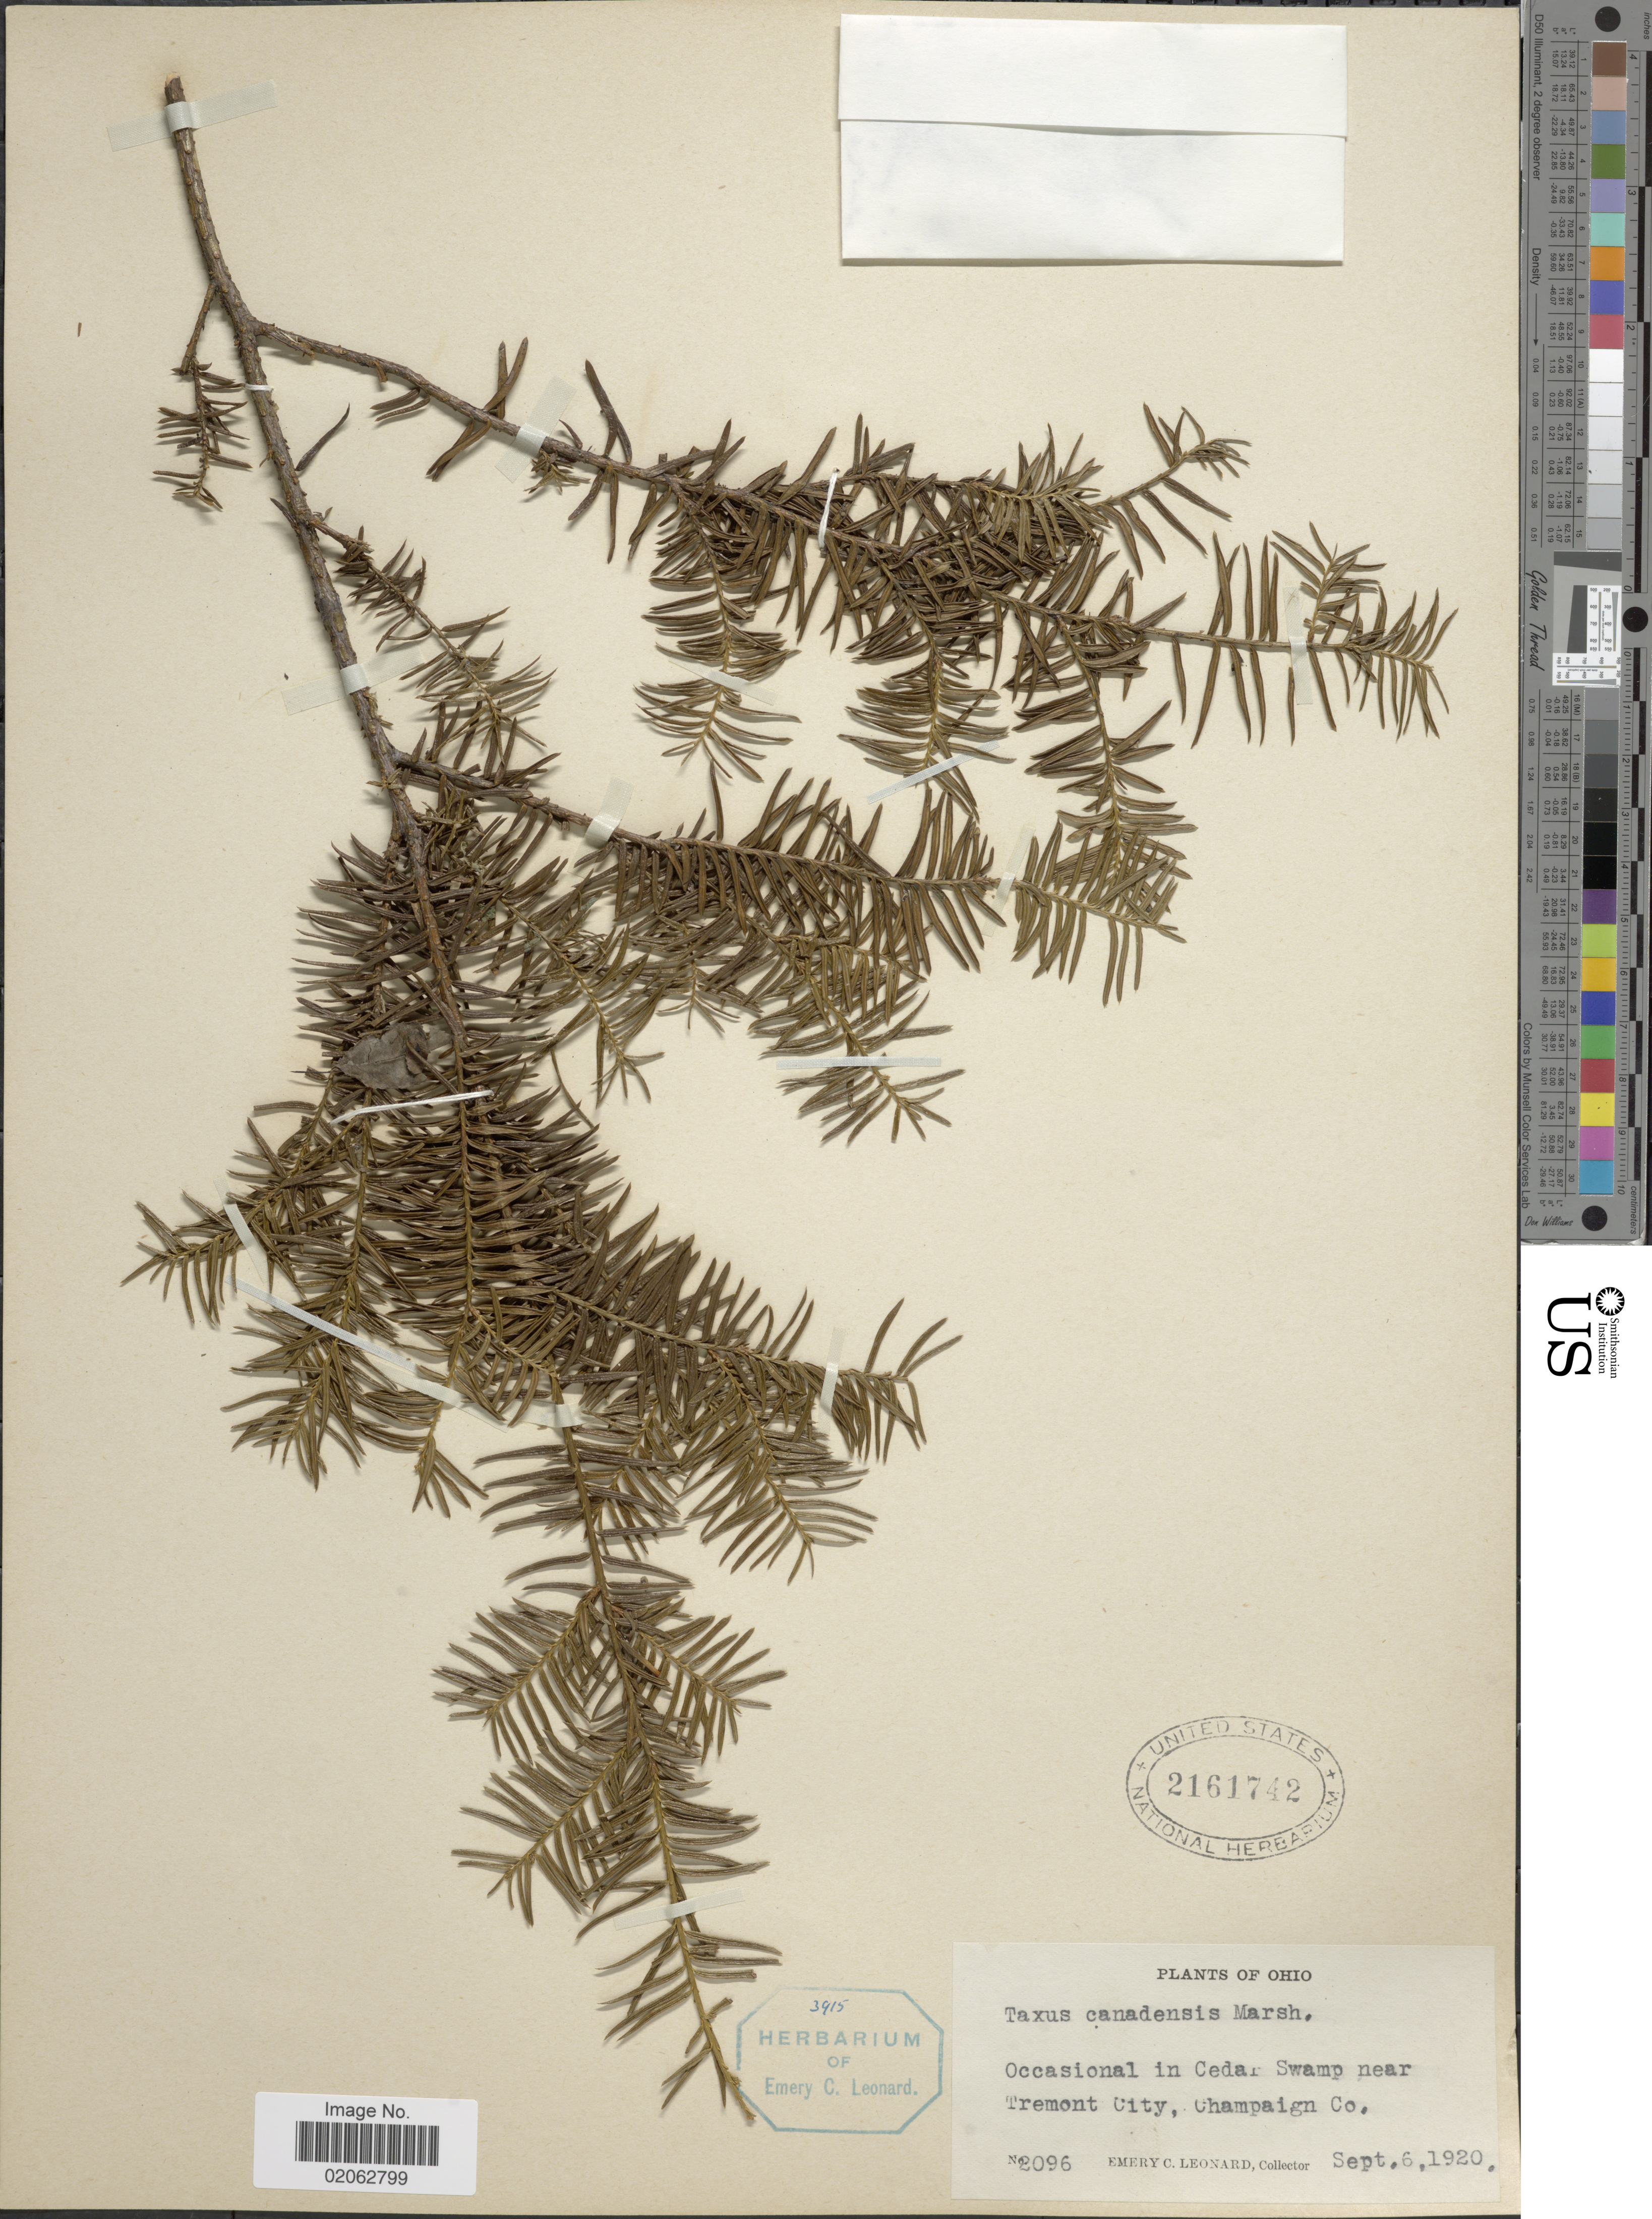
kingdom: Plantae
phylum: Tracheophyta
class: Pinopsida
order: Pinales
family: Taxaceae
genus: Taxus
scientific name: Taxus canadensis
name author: Marshall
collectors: E. C. Leonard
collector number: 2096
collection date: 1920-09-06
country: United States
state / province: Ohio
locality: Occasional in Cedar Swamp near Tremont City, Champaign Co.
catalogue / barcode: US 2161742